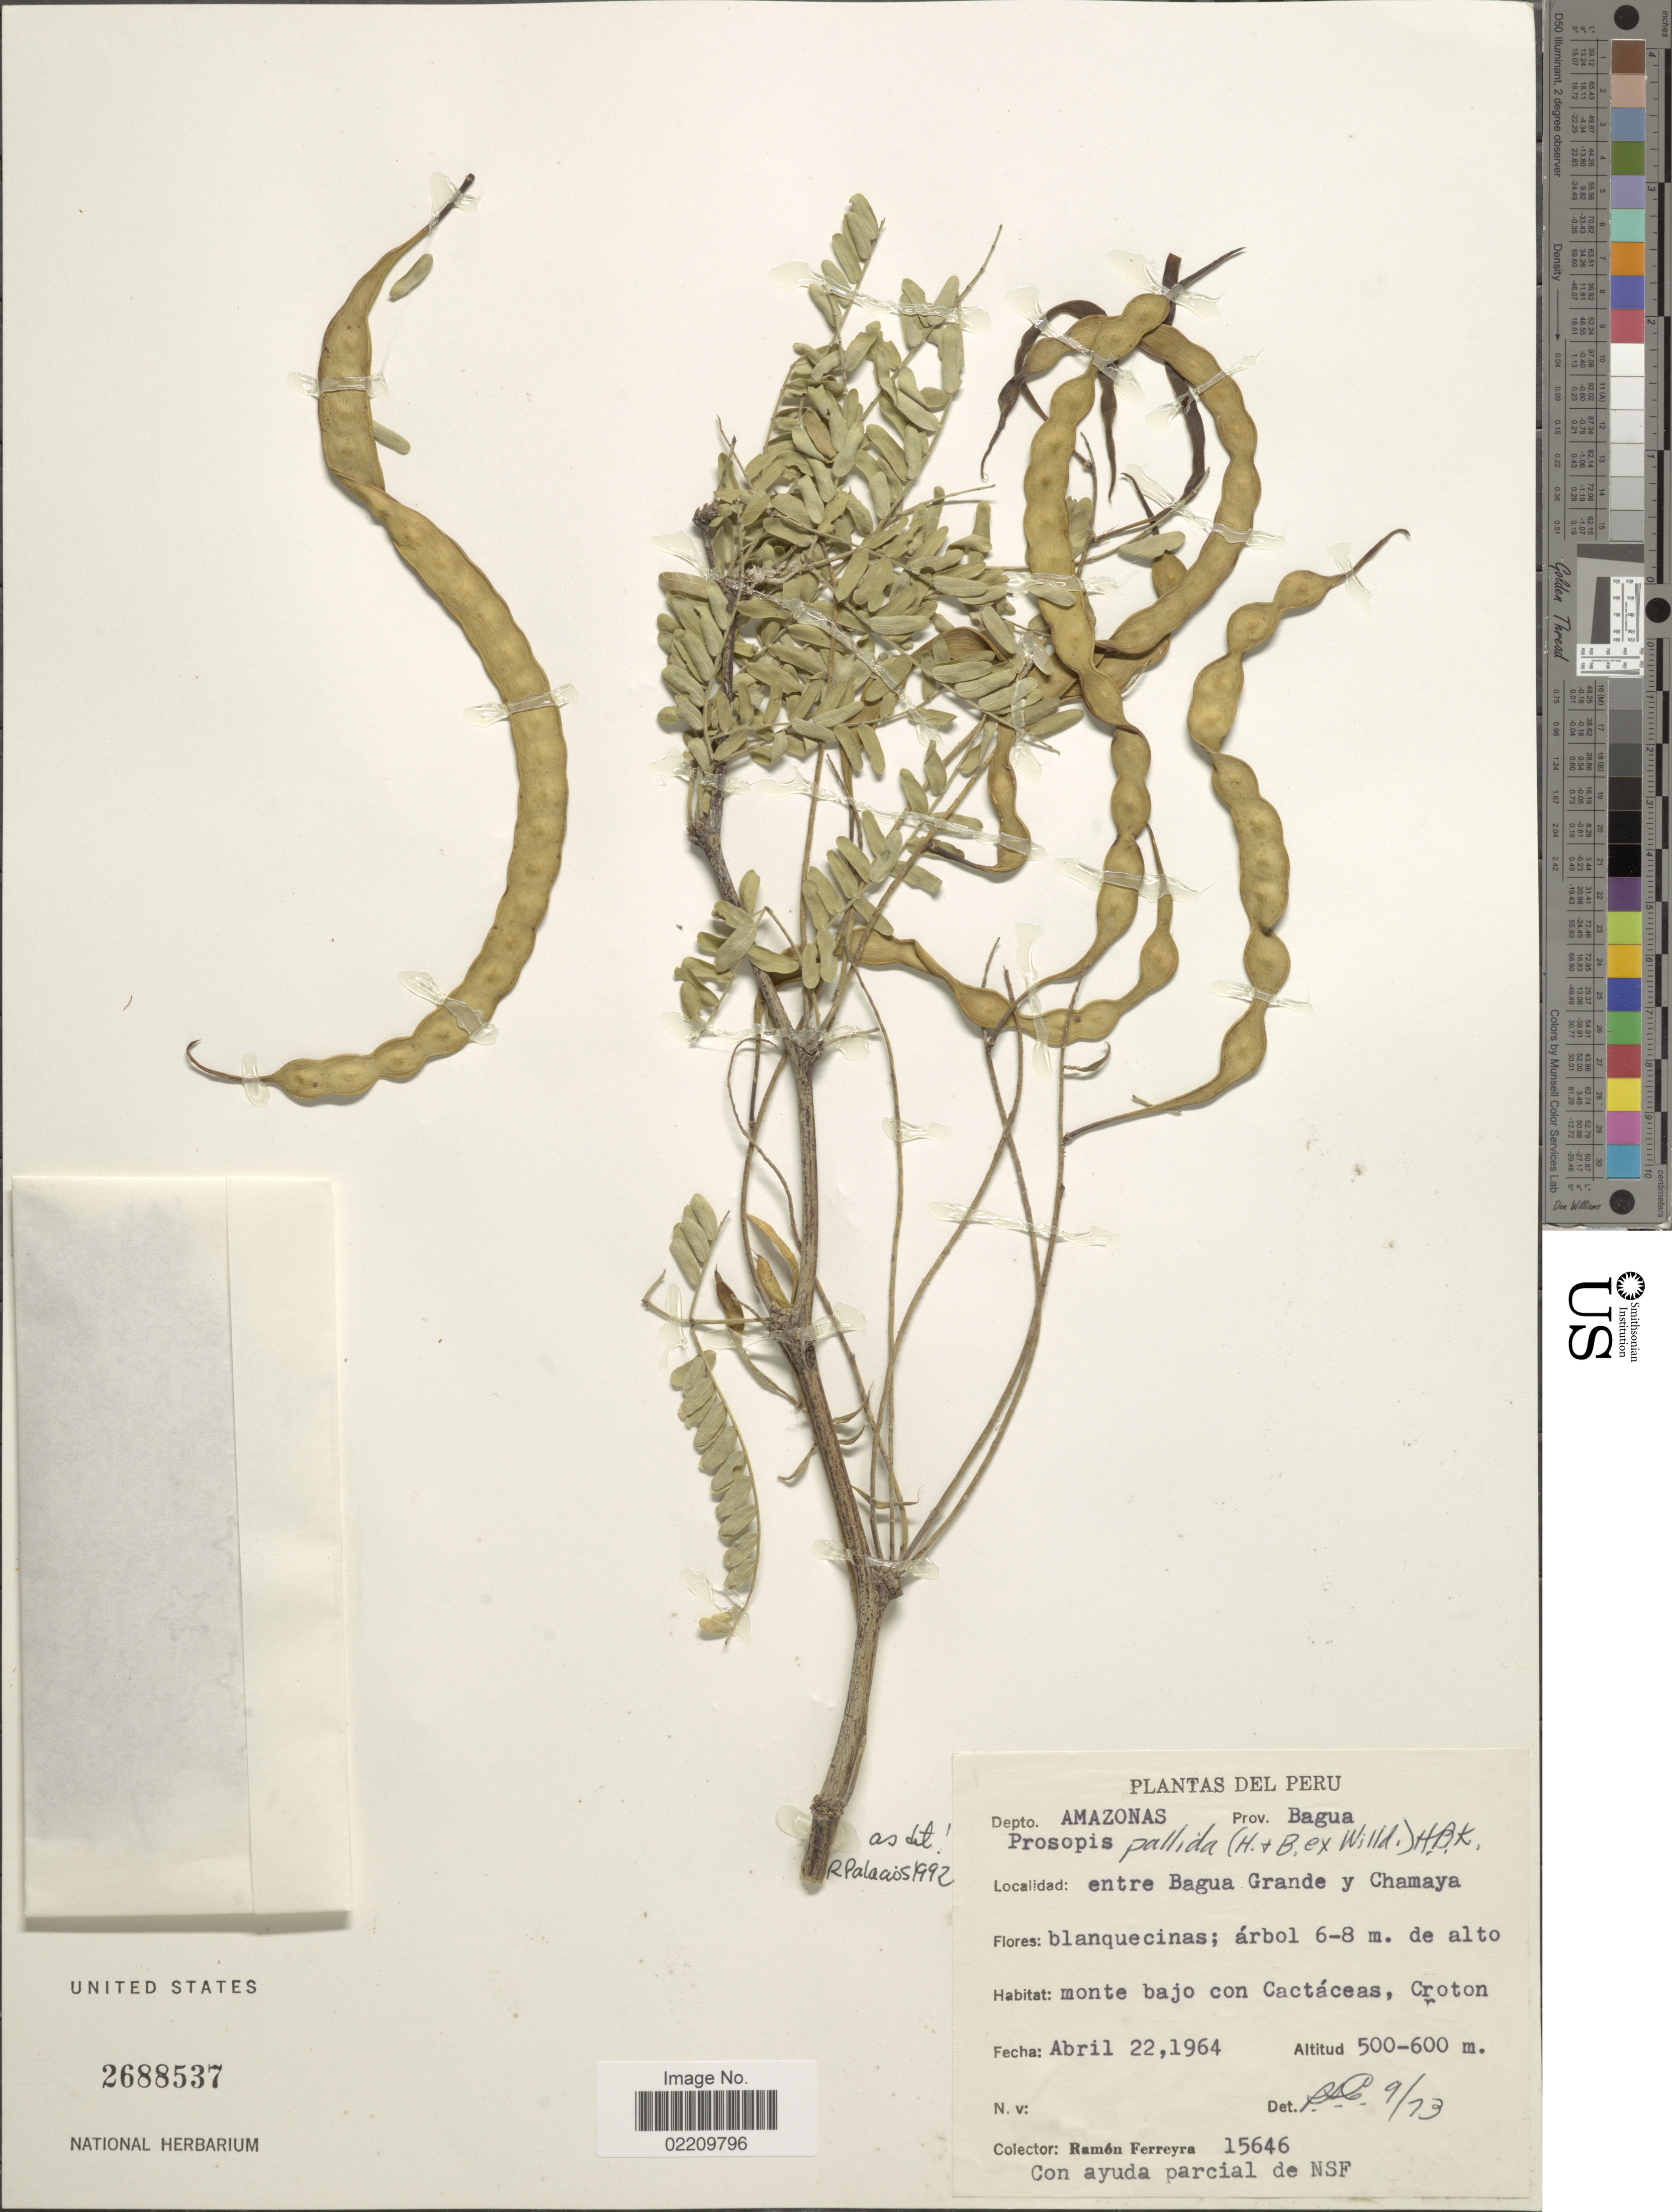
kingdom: Plantae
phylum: Tracheophyta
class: Magnoliopsida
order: Fabales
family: Fabaceae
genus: Neltuma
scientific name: Neltuma pallida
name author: (Humb. & Bonpl. ex Willd.) C. E. Hughes & G.P. Lewis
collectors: R. A. Ferreyra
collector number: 15646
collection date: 1964-04-22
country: Peru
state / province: Amazonas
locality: Depto. Amazonas. Prov. Bagua. Entre Bagua Grande y Chamaya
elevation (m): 500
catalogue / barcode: US 2688537